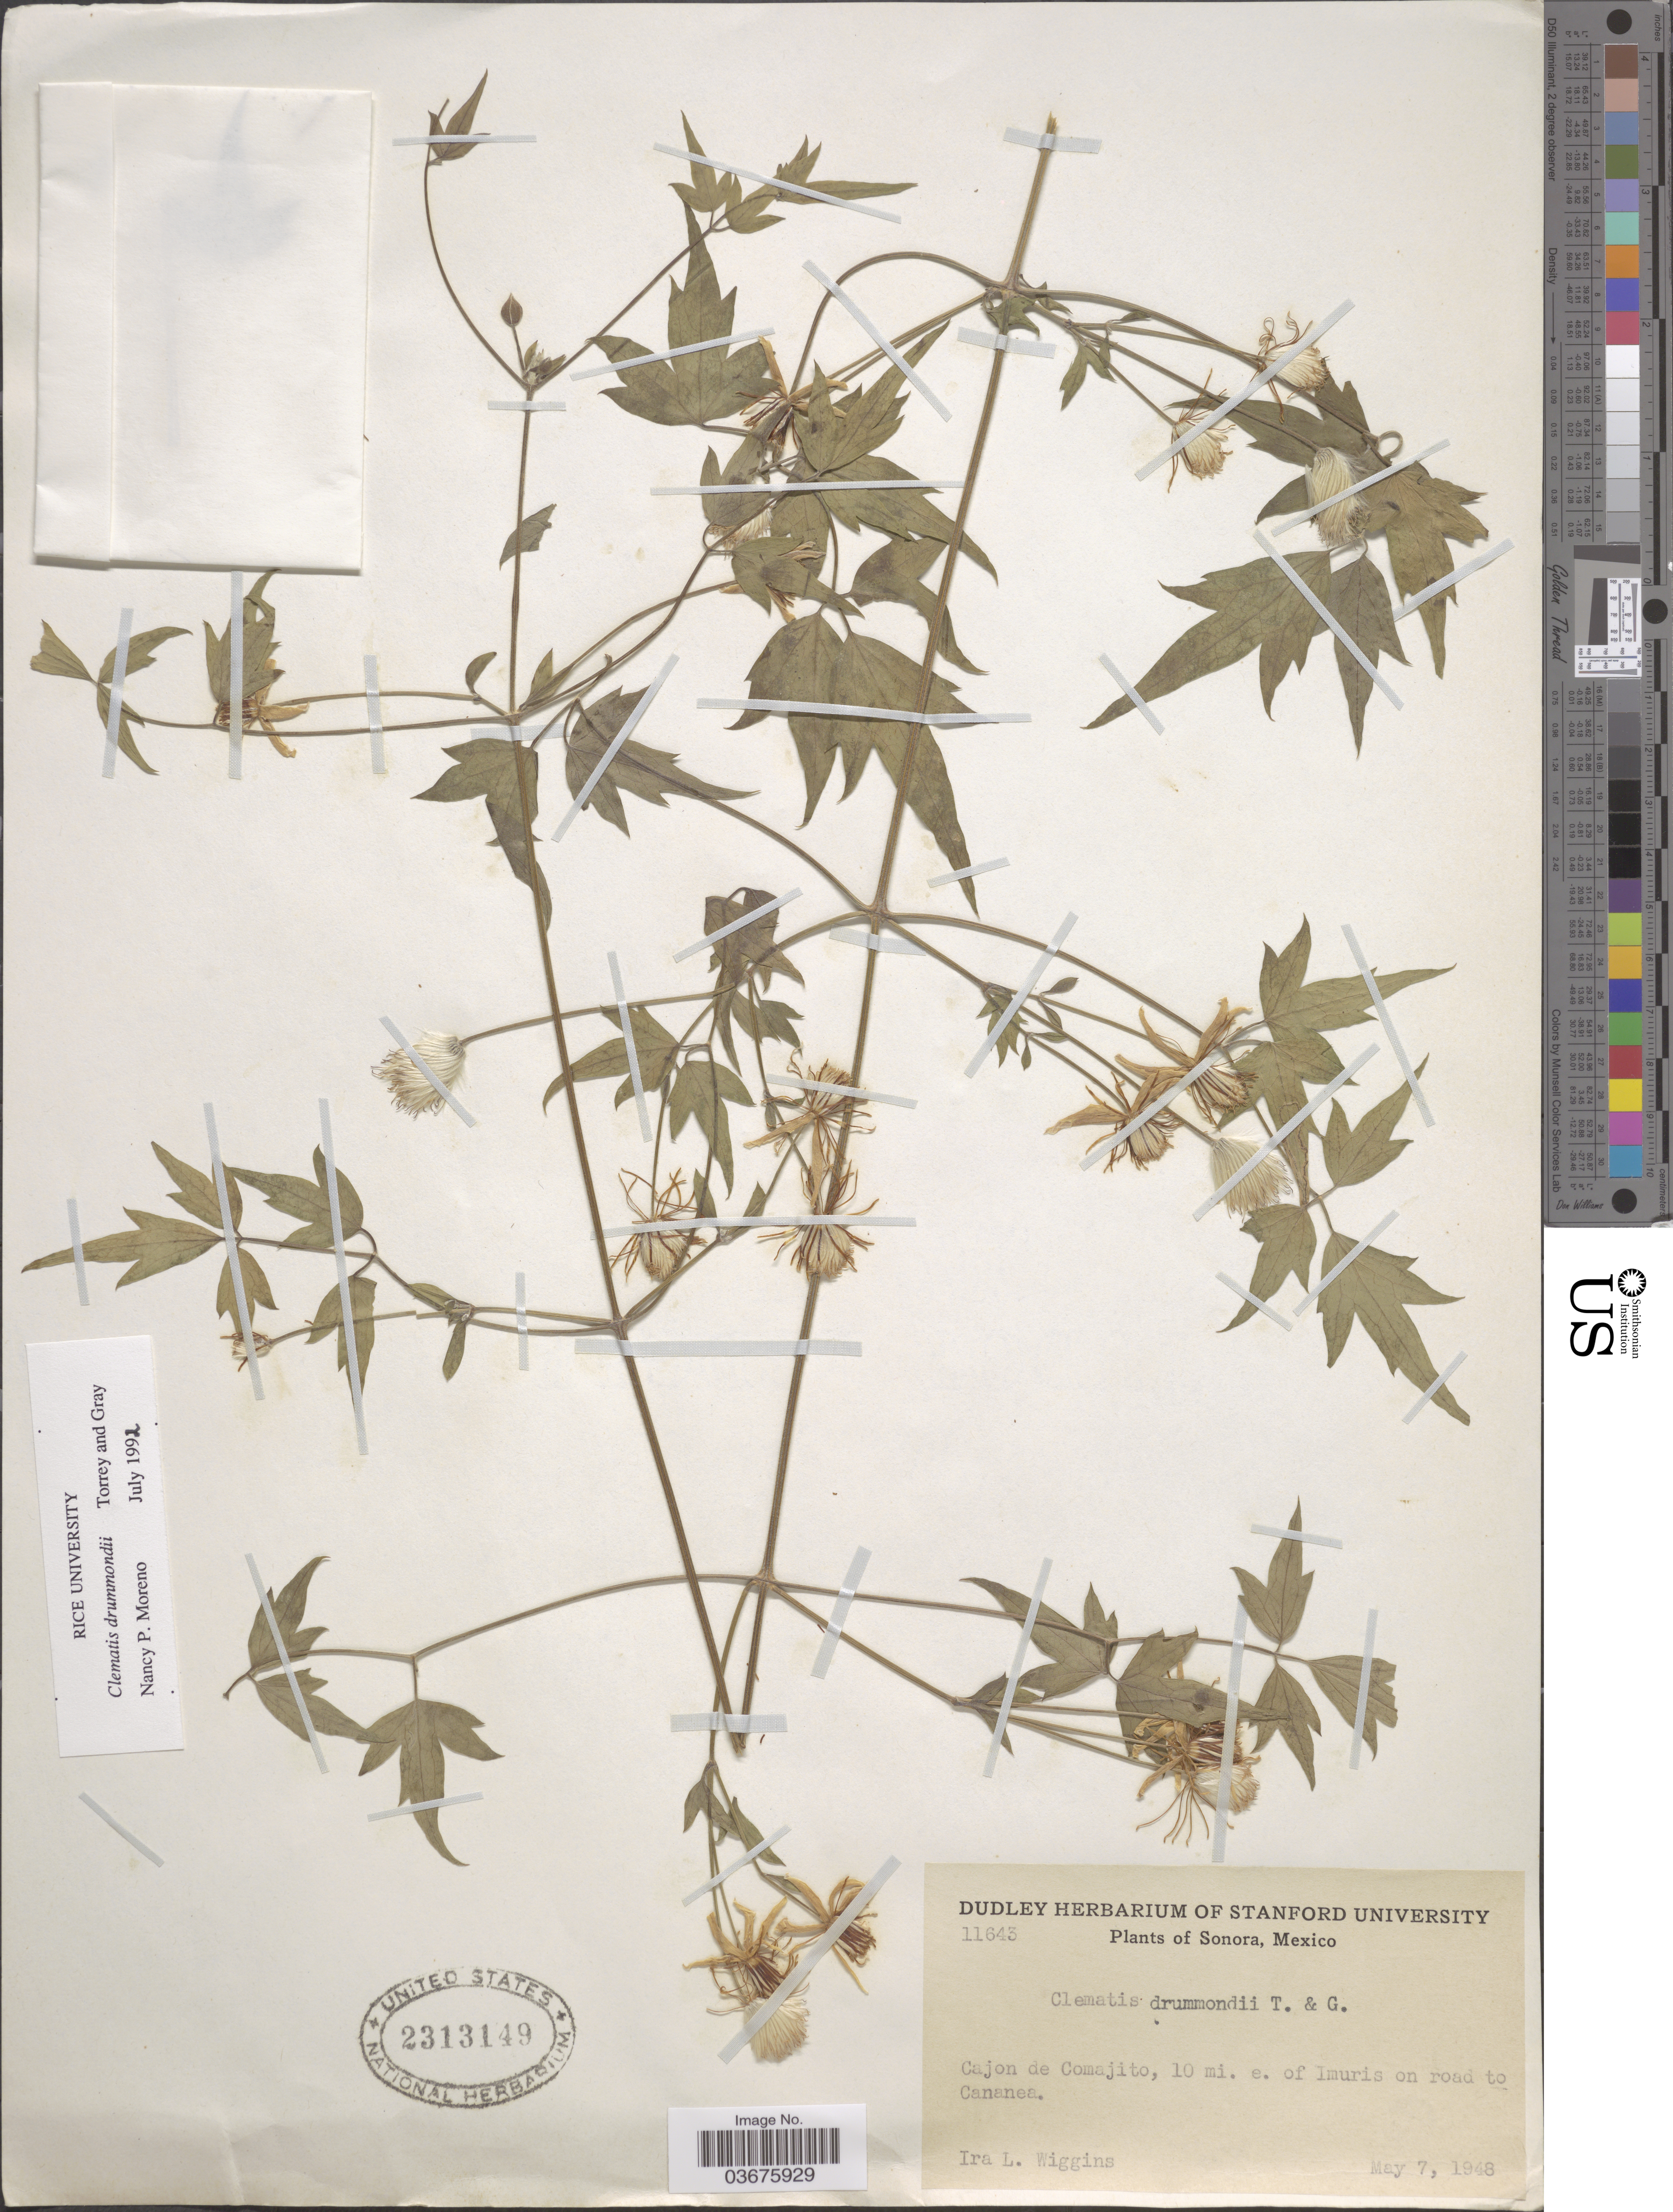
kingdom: Plantae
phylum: Tracheophyta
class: Magnoliopsida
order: Ranunculales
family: Ranunculaceae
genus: Clematis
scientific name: Clematis drummondii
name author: Torr. & A. Gray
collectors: I. L. Wiggins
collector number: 11643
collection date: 1948-05-07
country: Mexico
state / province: Sonora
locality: Cajon de Comajito, 10 mi. e. of Imuris on road to Cananea.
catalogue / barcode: US 2313149